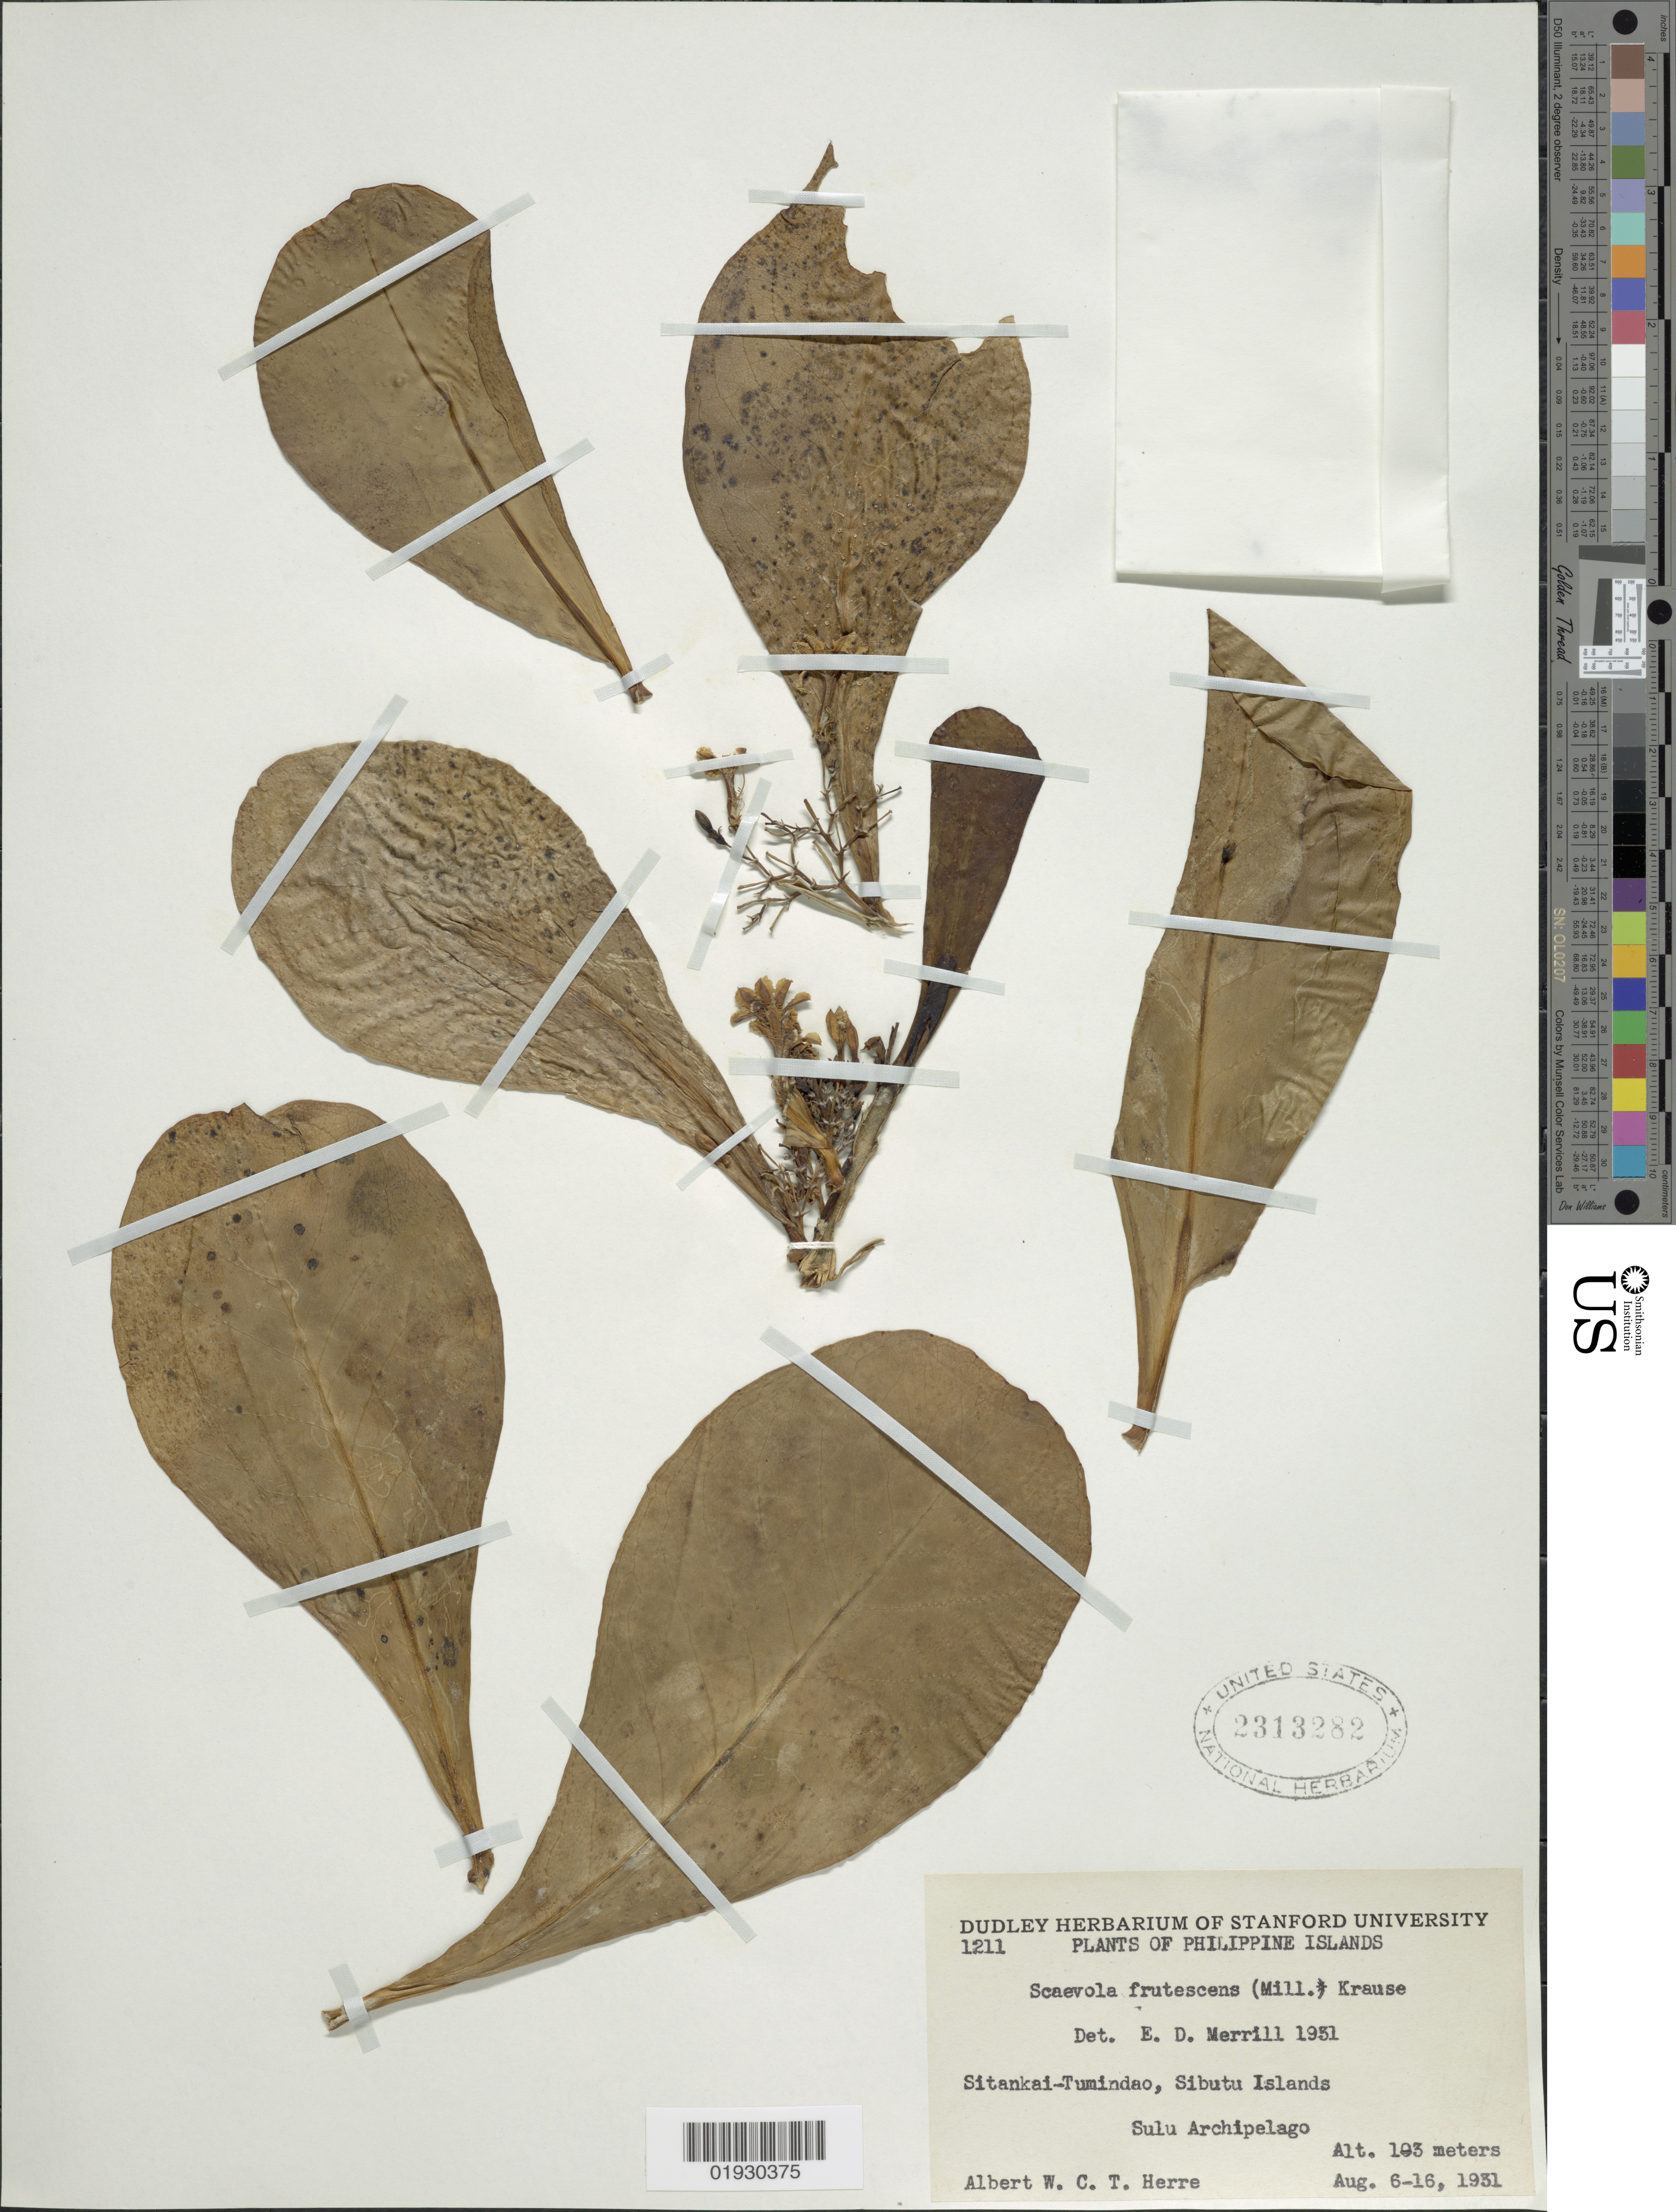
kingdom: Plantae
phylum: Tracheophyta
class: Magnoliopsida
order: Asterales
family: Goodeniaceae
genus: Scaevola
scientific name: Scaevola taccada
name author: (Gaertn.) Roxb.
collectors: A. W. Herre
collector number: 1211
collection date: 1931-08-06/1931-08-16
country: Philippines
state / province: Muslim Mindanao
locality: Philippine Islands. Sitankai-Tumindao, Sibutu Islands. Sulu Archipelago.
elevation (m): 1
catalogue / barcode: US 2313282